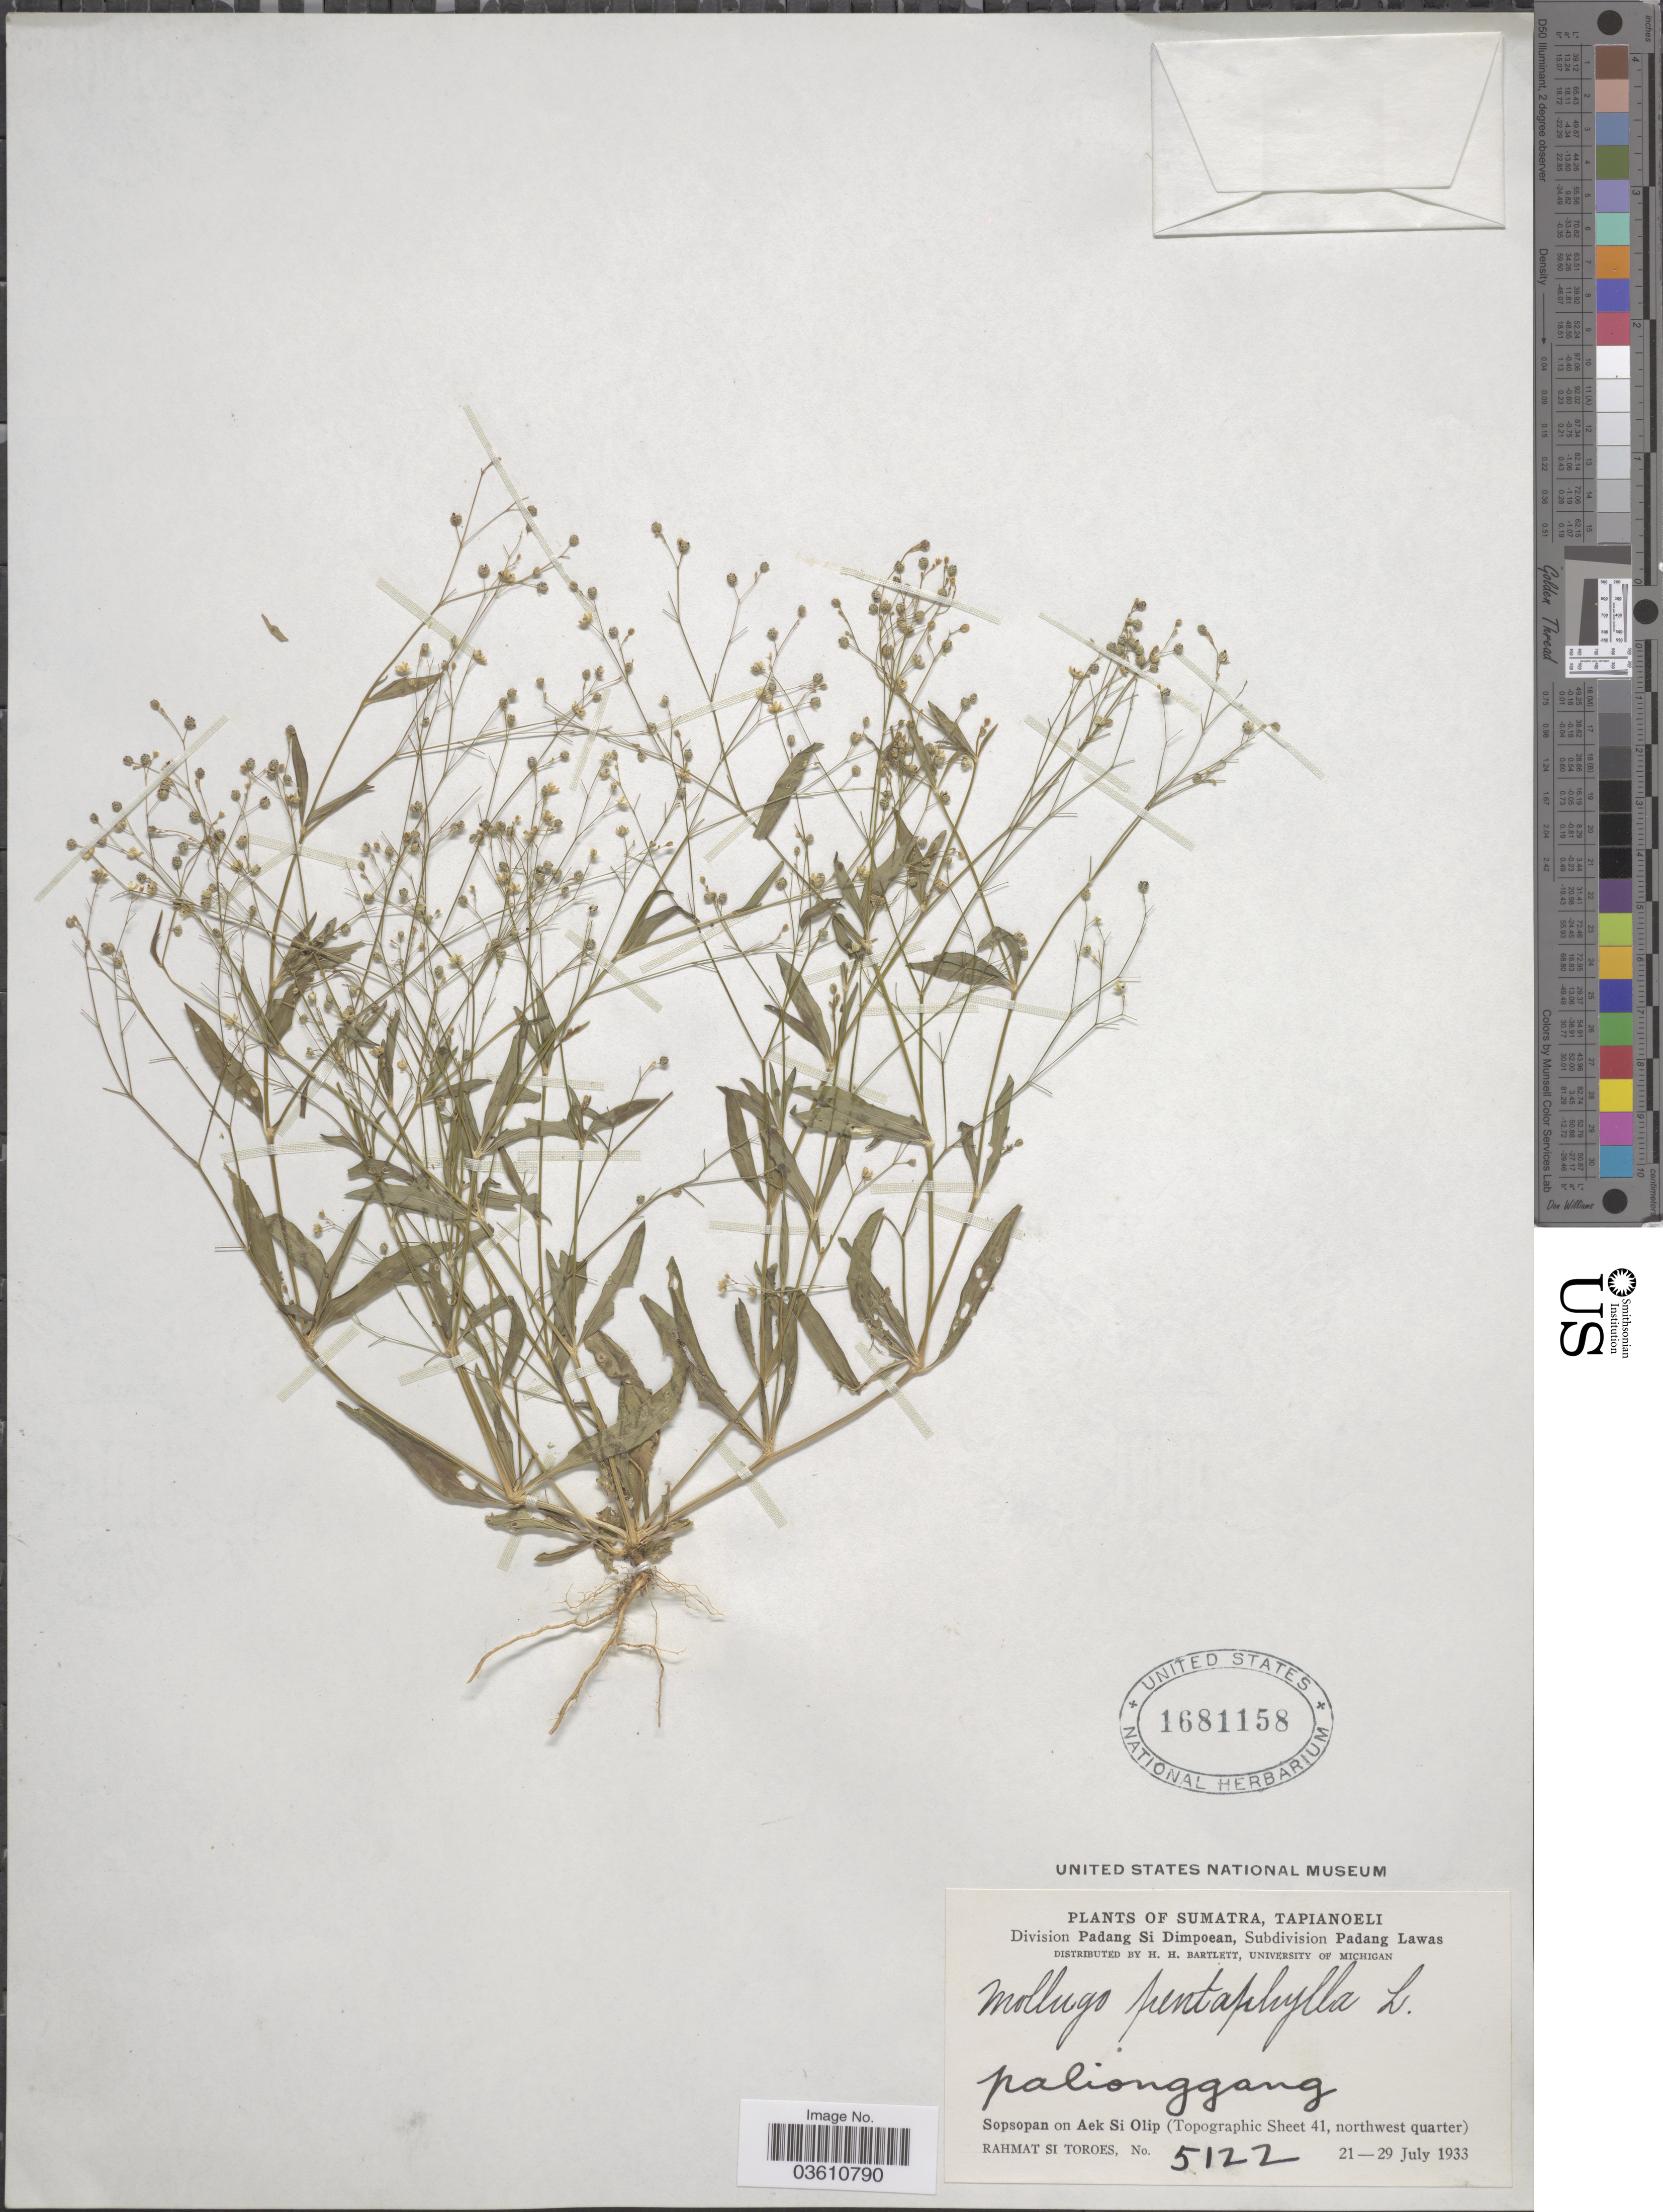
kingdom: Plantae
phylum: Tracheophyta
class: Magnoliopsida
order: Caryophyllales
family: Molluginaceae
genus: Trigastrotheca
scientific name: Trigastrotheca pentaphylla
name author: (L.) Thulin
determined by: Strong, Mark T., (BOT), Smithsonian Institution - National Museum of Natural History (UNITED STATES)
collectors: Rahmat Si Boeea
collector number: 5122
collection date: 1933-07-21/1933-07-29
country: Indonesia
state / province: Sumatra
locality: Tapianoeli Division Padang Si Dimpoean, Subdivision Padan Lawas. Sopsopan on Aek Si Olip (Topographic Sheet 41, northwest quarter).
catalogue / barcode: US 1681158